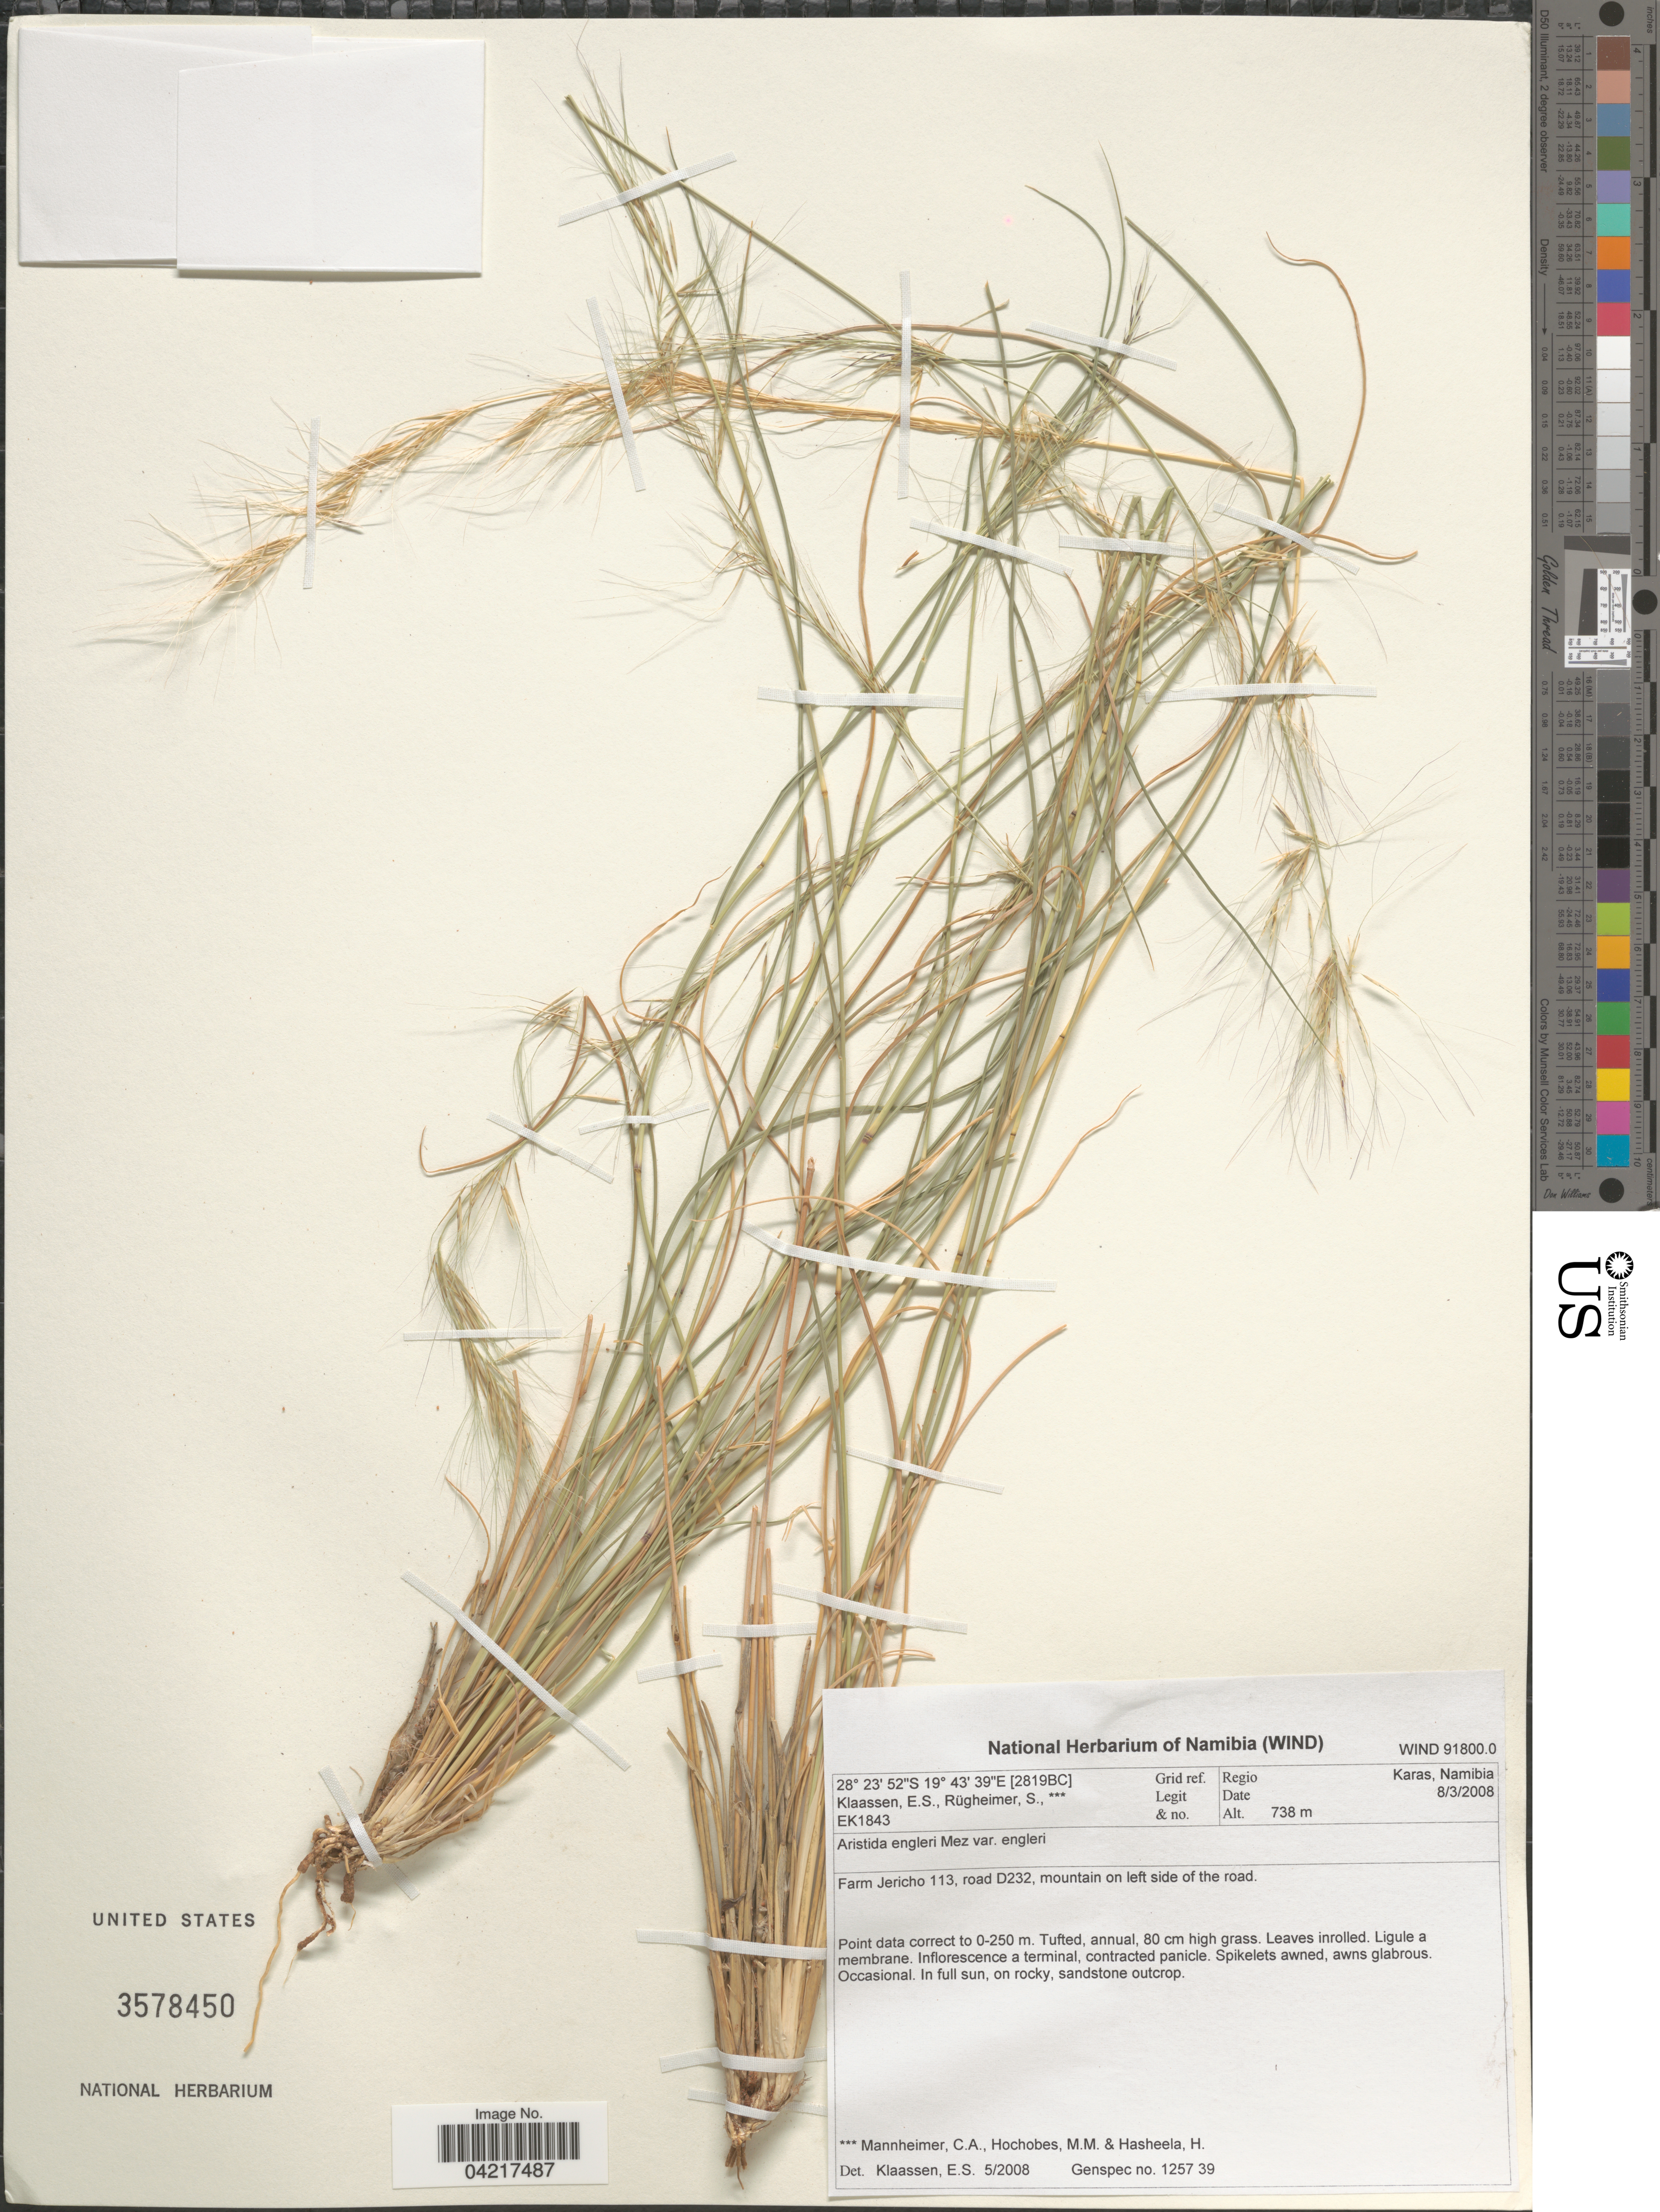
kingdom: Plantae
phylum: Tracheophyta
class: Liliopsida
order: Poales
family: Poaceae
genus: Aristida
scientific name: Aristida engleri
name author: Mez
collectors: E. S. Klaassen, S. Rugheimer, C. A. Mannheimer, M. Hochobes & H. Hasheela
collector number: EK1843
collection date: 2008-03-08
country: Namibia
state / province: Karas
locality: Regio Karas. Farm Jericho 113, road D232, mountain on left side of the road.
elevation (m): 738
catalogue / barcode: US 3578450